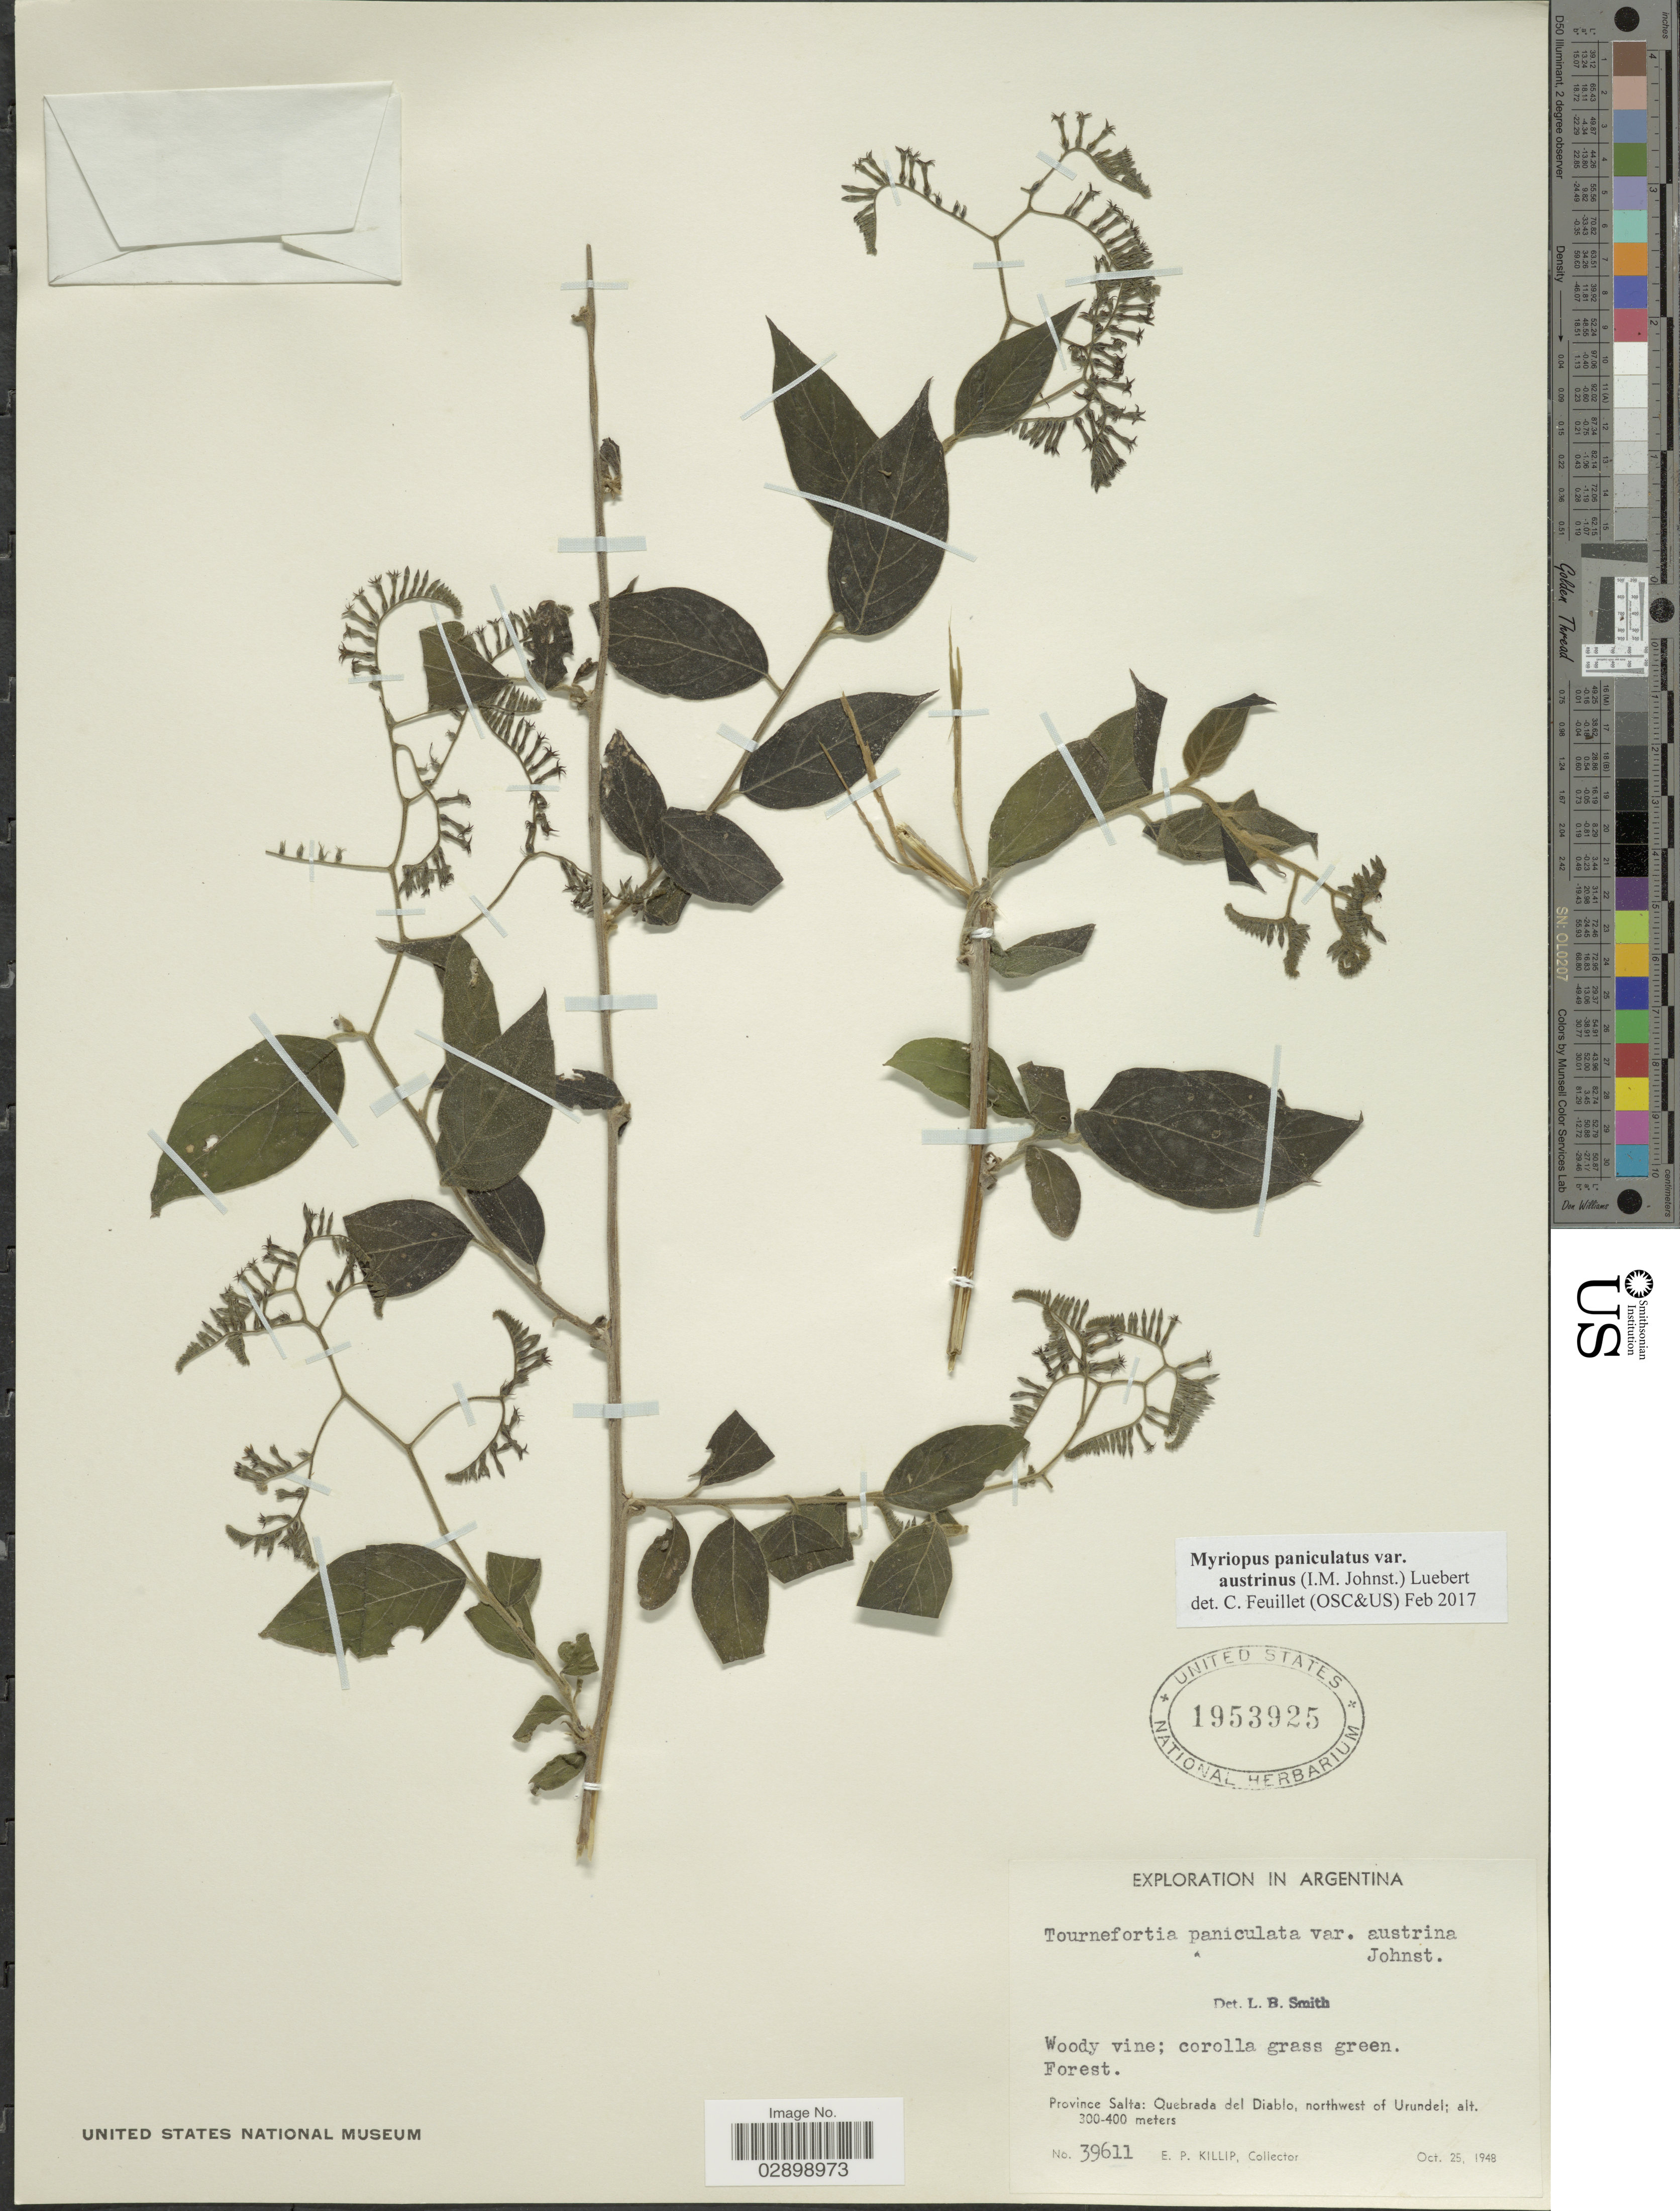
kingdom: Plantae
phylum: Tracheophyta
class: Magnoliopsida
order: Boraginales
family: Heliotropiaceae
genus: Myriopus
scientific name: Myriopus paniculatus var. austrinus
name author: (I.M. Johnst.)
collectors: E. P. Killip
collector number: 39611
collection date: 1948-10-25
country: Argentina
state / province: Salta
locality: Quebrada del Diablo, northwest of Urundel.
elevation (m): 300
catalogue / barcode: US 1953925